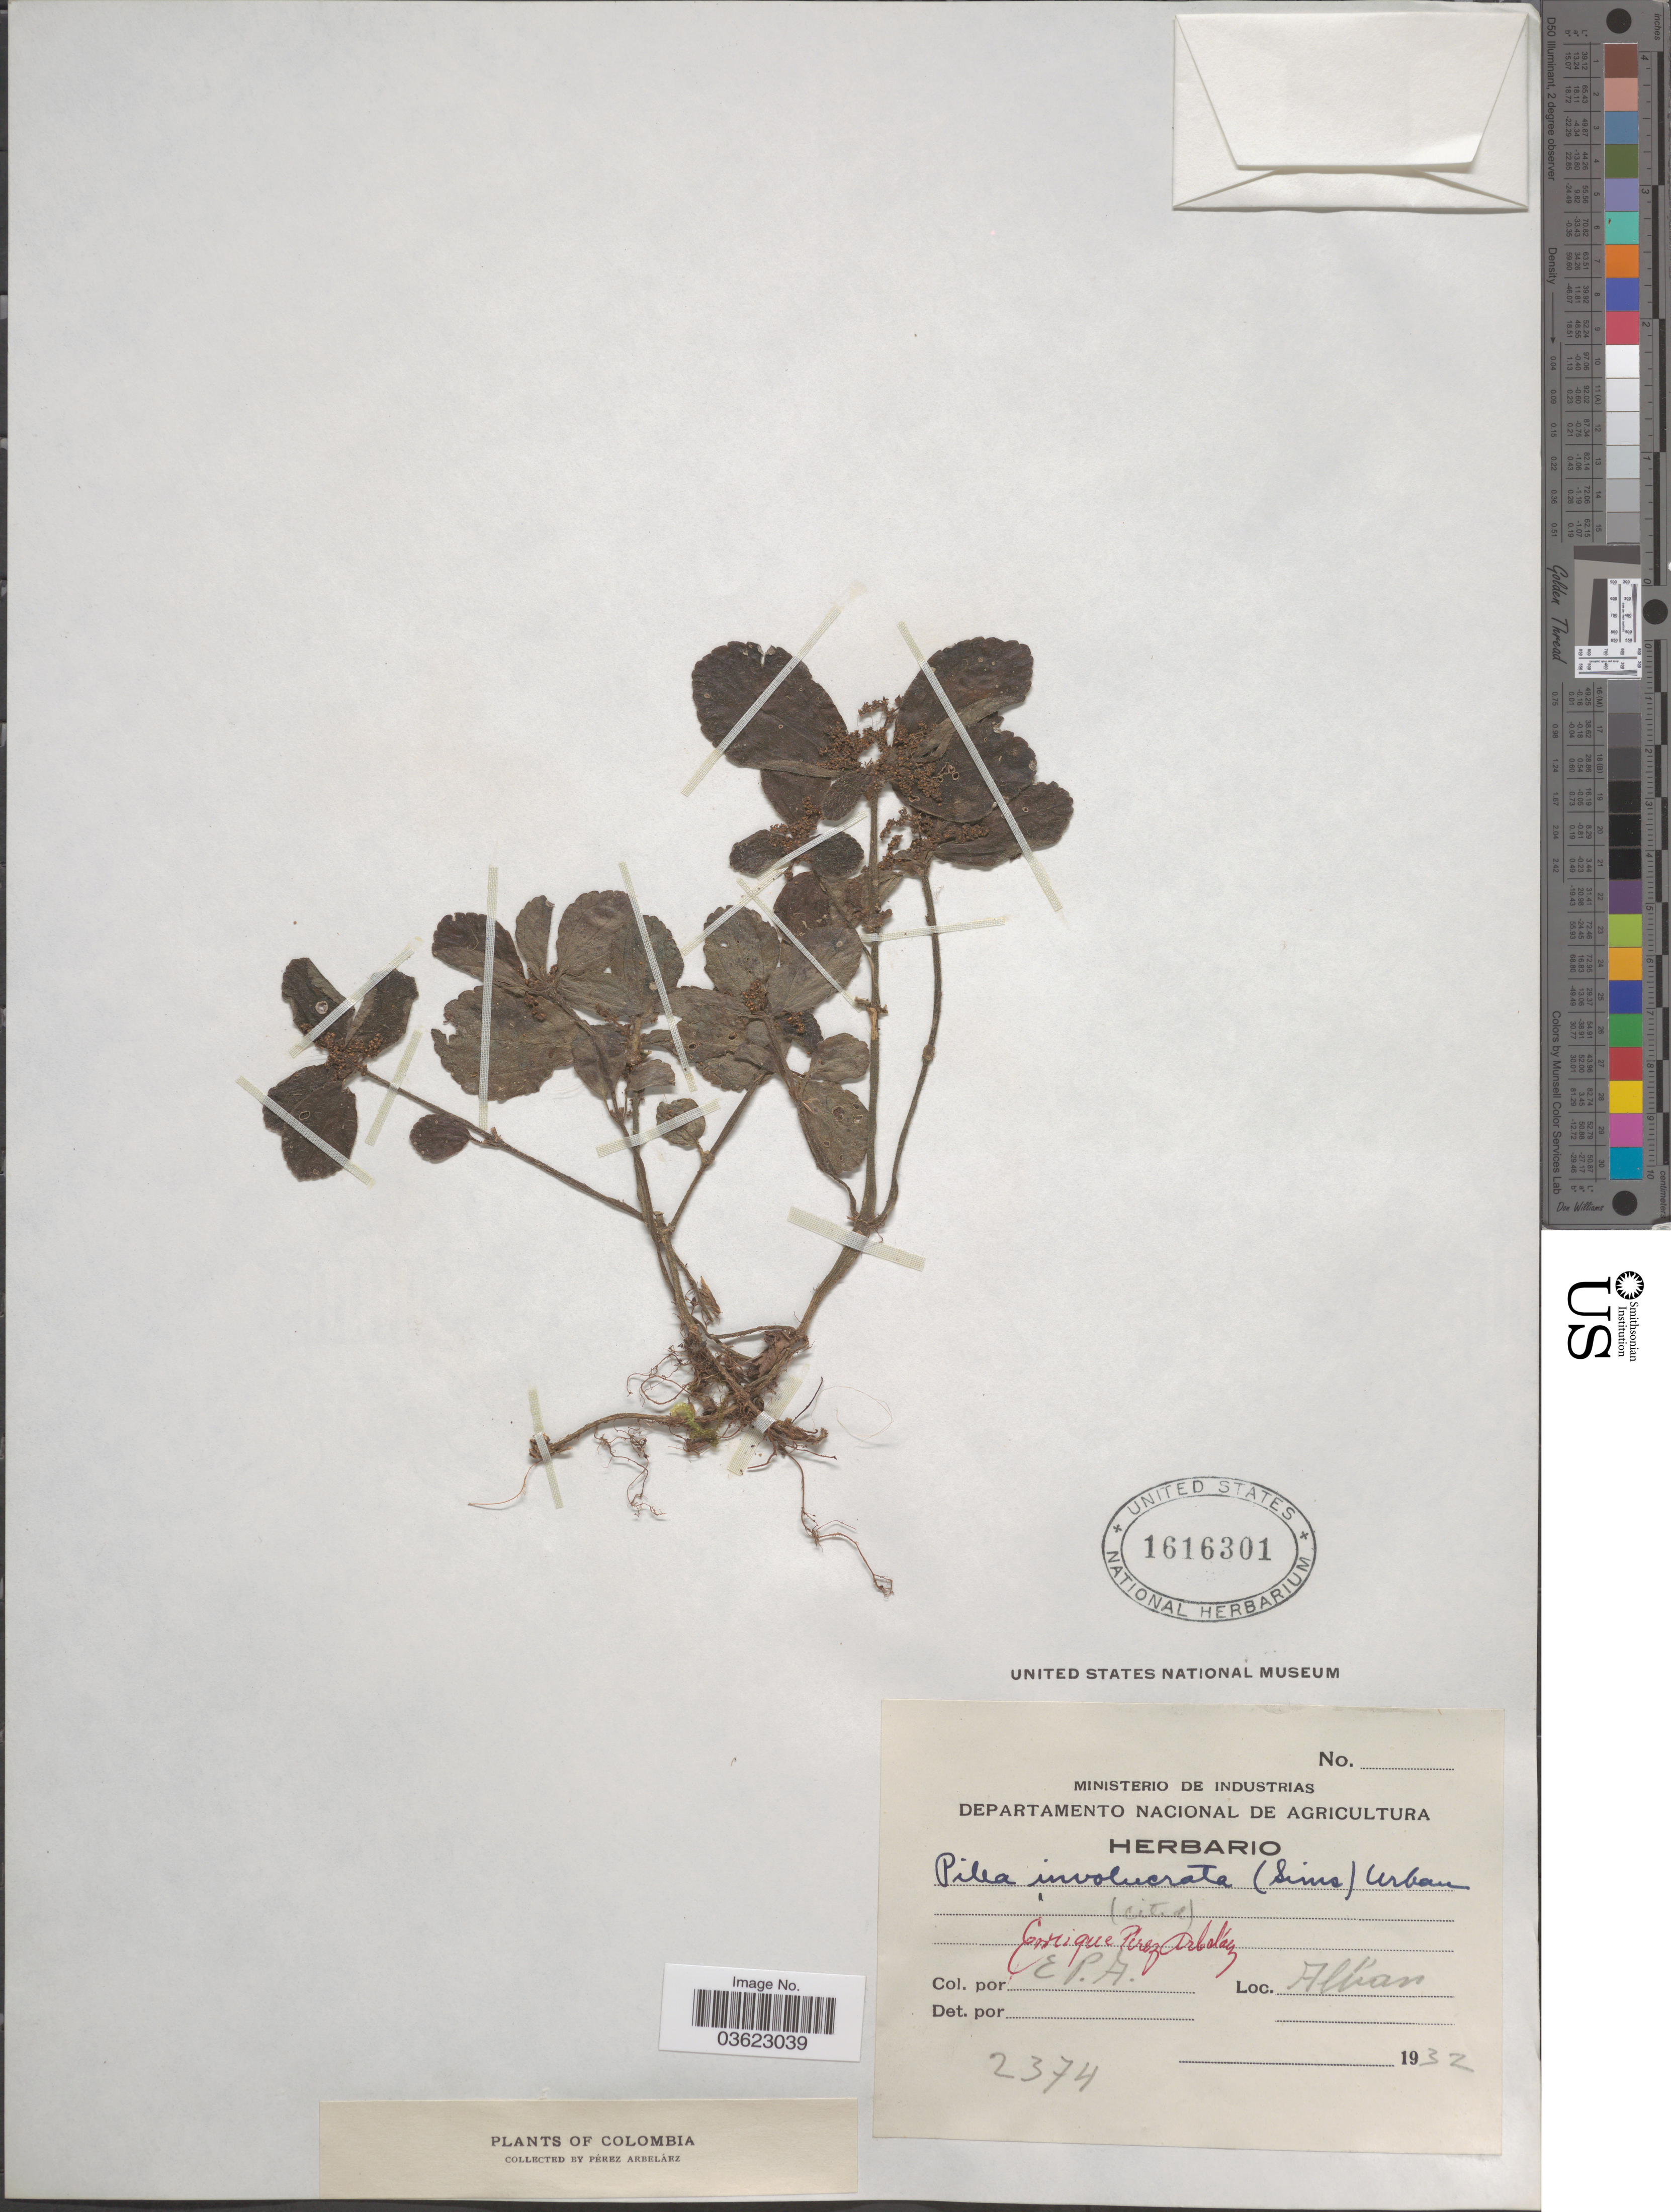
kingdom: Plantae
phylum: Tracheophyta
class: Magnoliopsida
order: Rosales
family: Urticaceae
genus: Pilea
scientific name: Pilea involucrata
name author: Urb.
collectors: E. Pérez Arbeláez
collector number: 2374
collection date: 1932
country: Colombia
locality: Alban.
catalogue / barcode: US 1616301